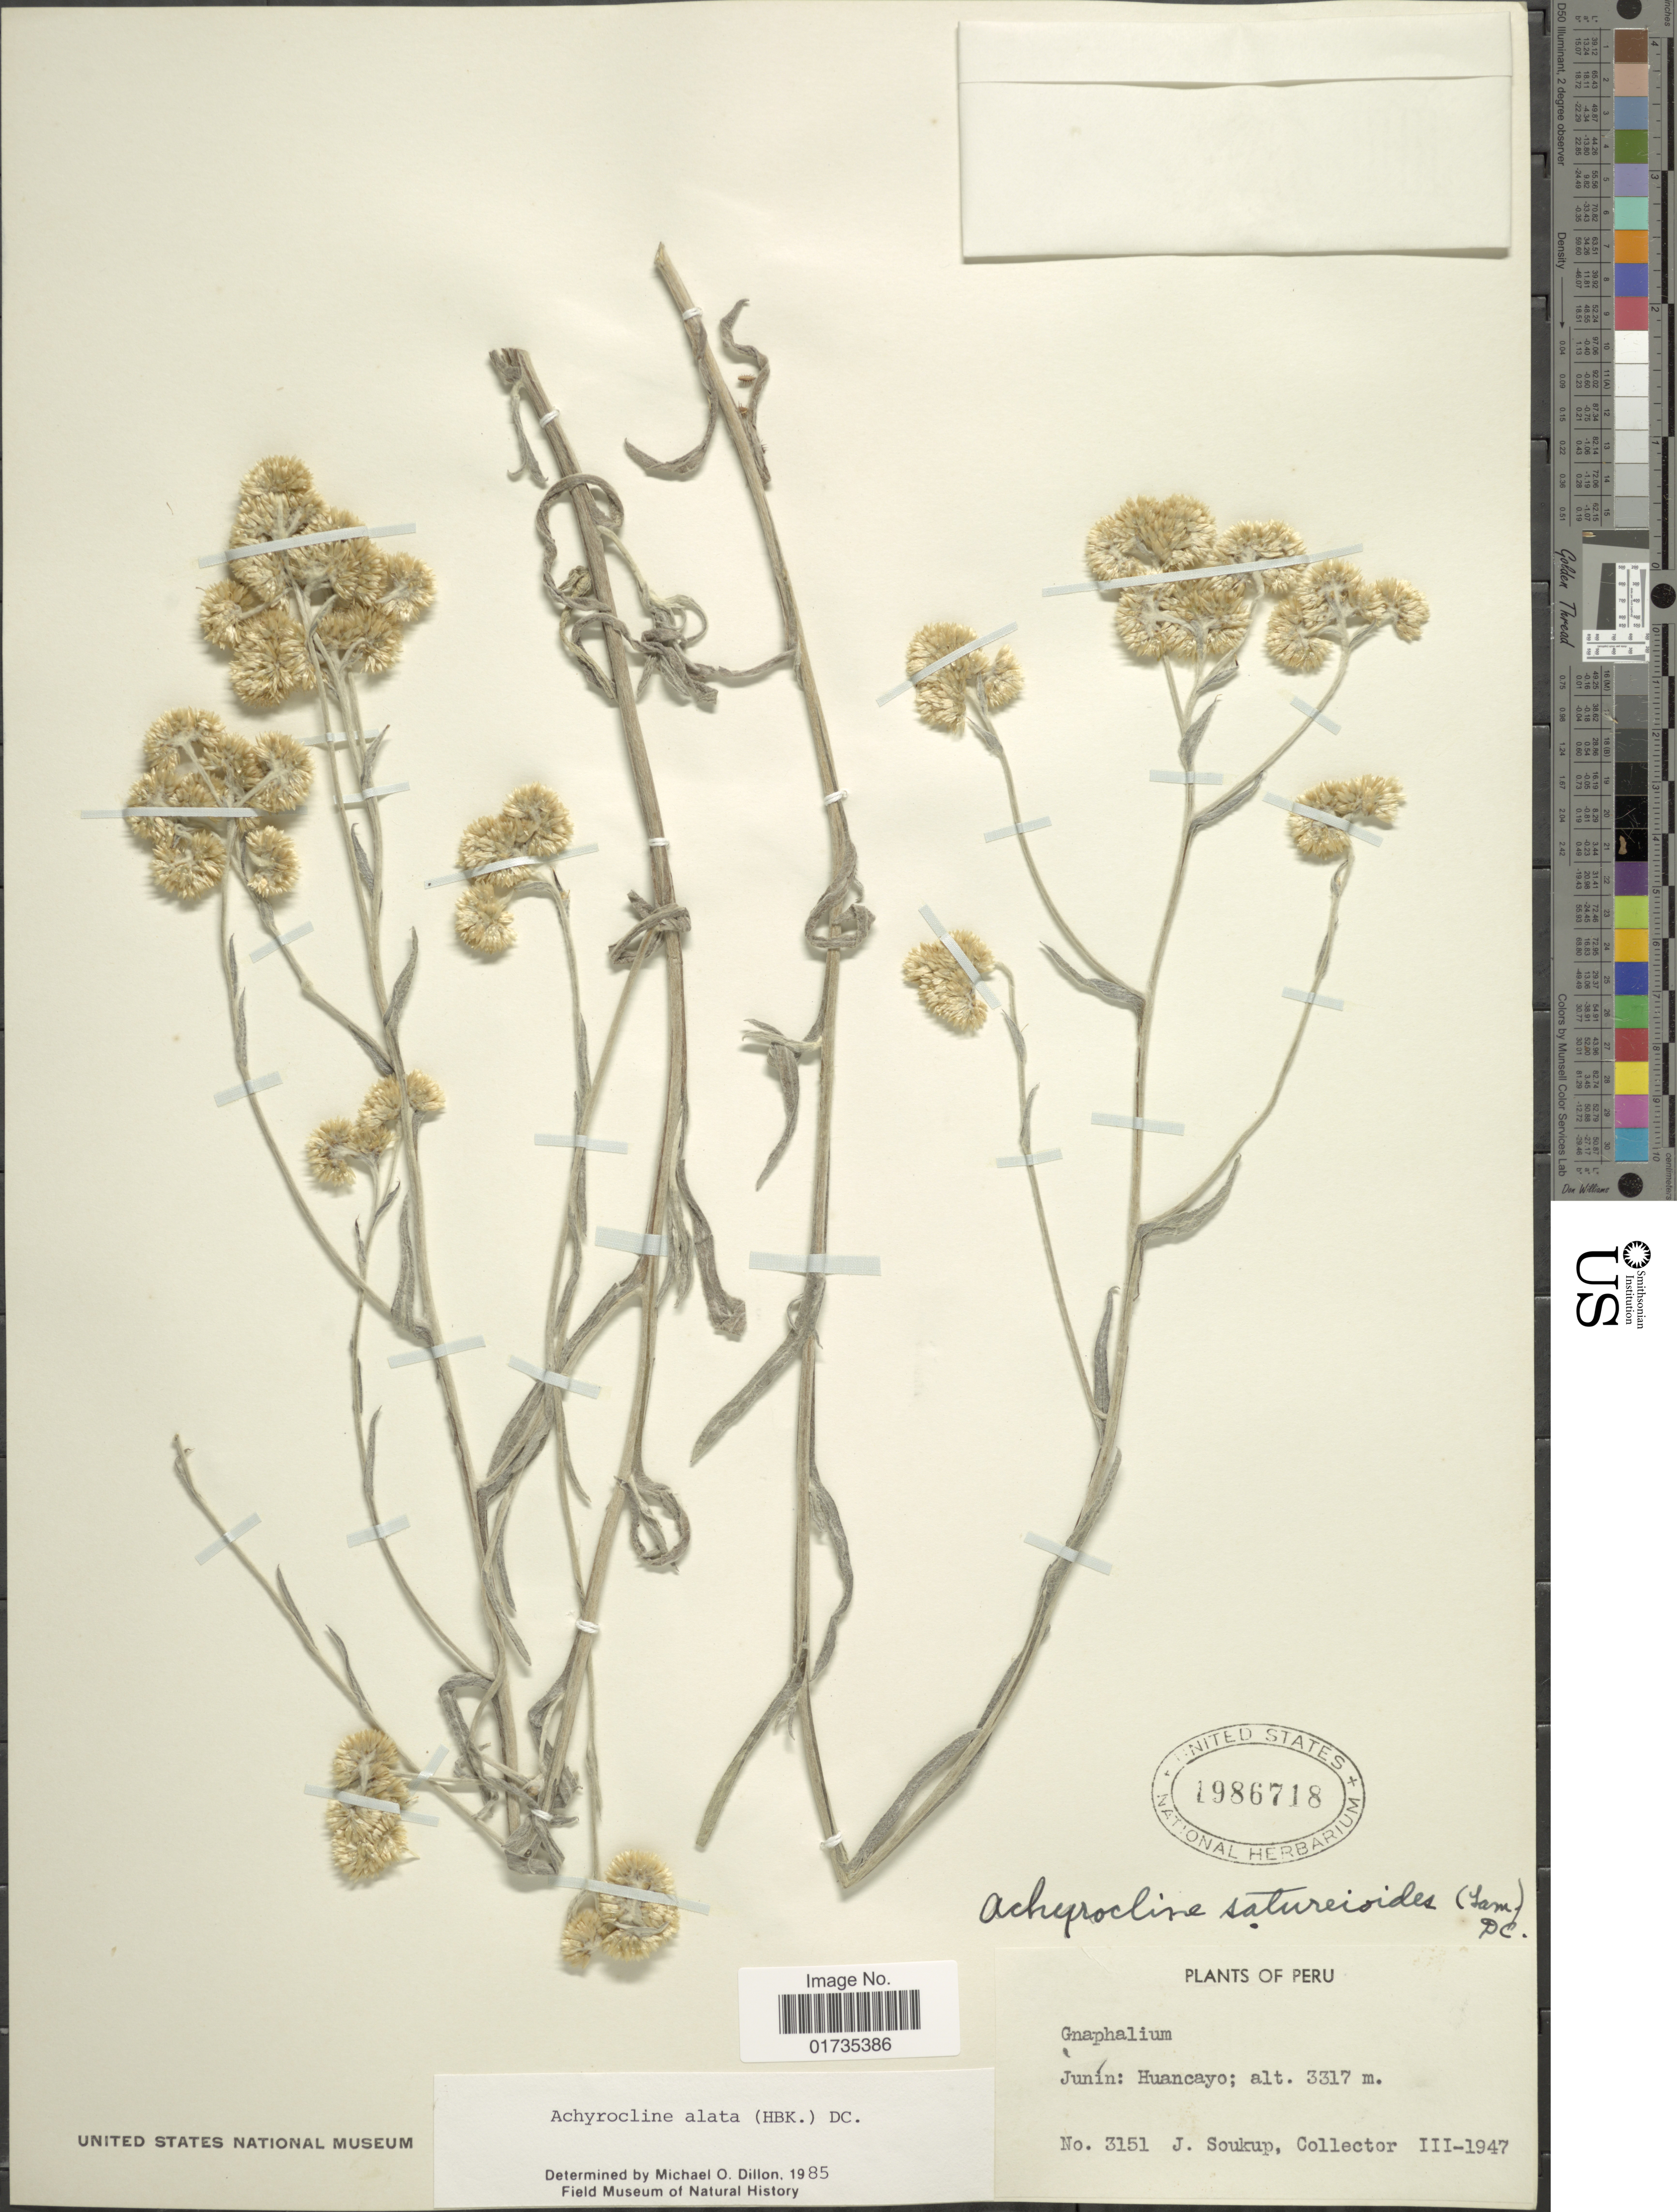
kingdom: Plantae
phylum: Tracheophyta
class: Magnoliopsida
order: Asterales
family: Asteraceae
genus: Achyrocline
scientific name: Achyrocline alata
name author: (Kunth) DC.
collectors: J. Soukup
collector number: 3151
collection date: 1947-03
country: Peru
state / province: Junín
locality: Peru. Junín: Huancayo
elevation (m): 3317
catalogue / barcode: US 1986718